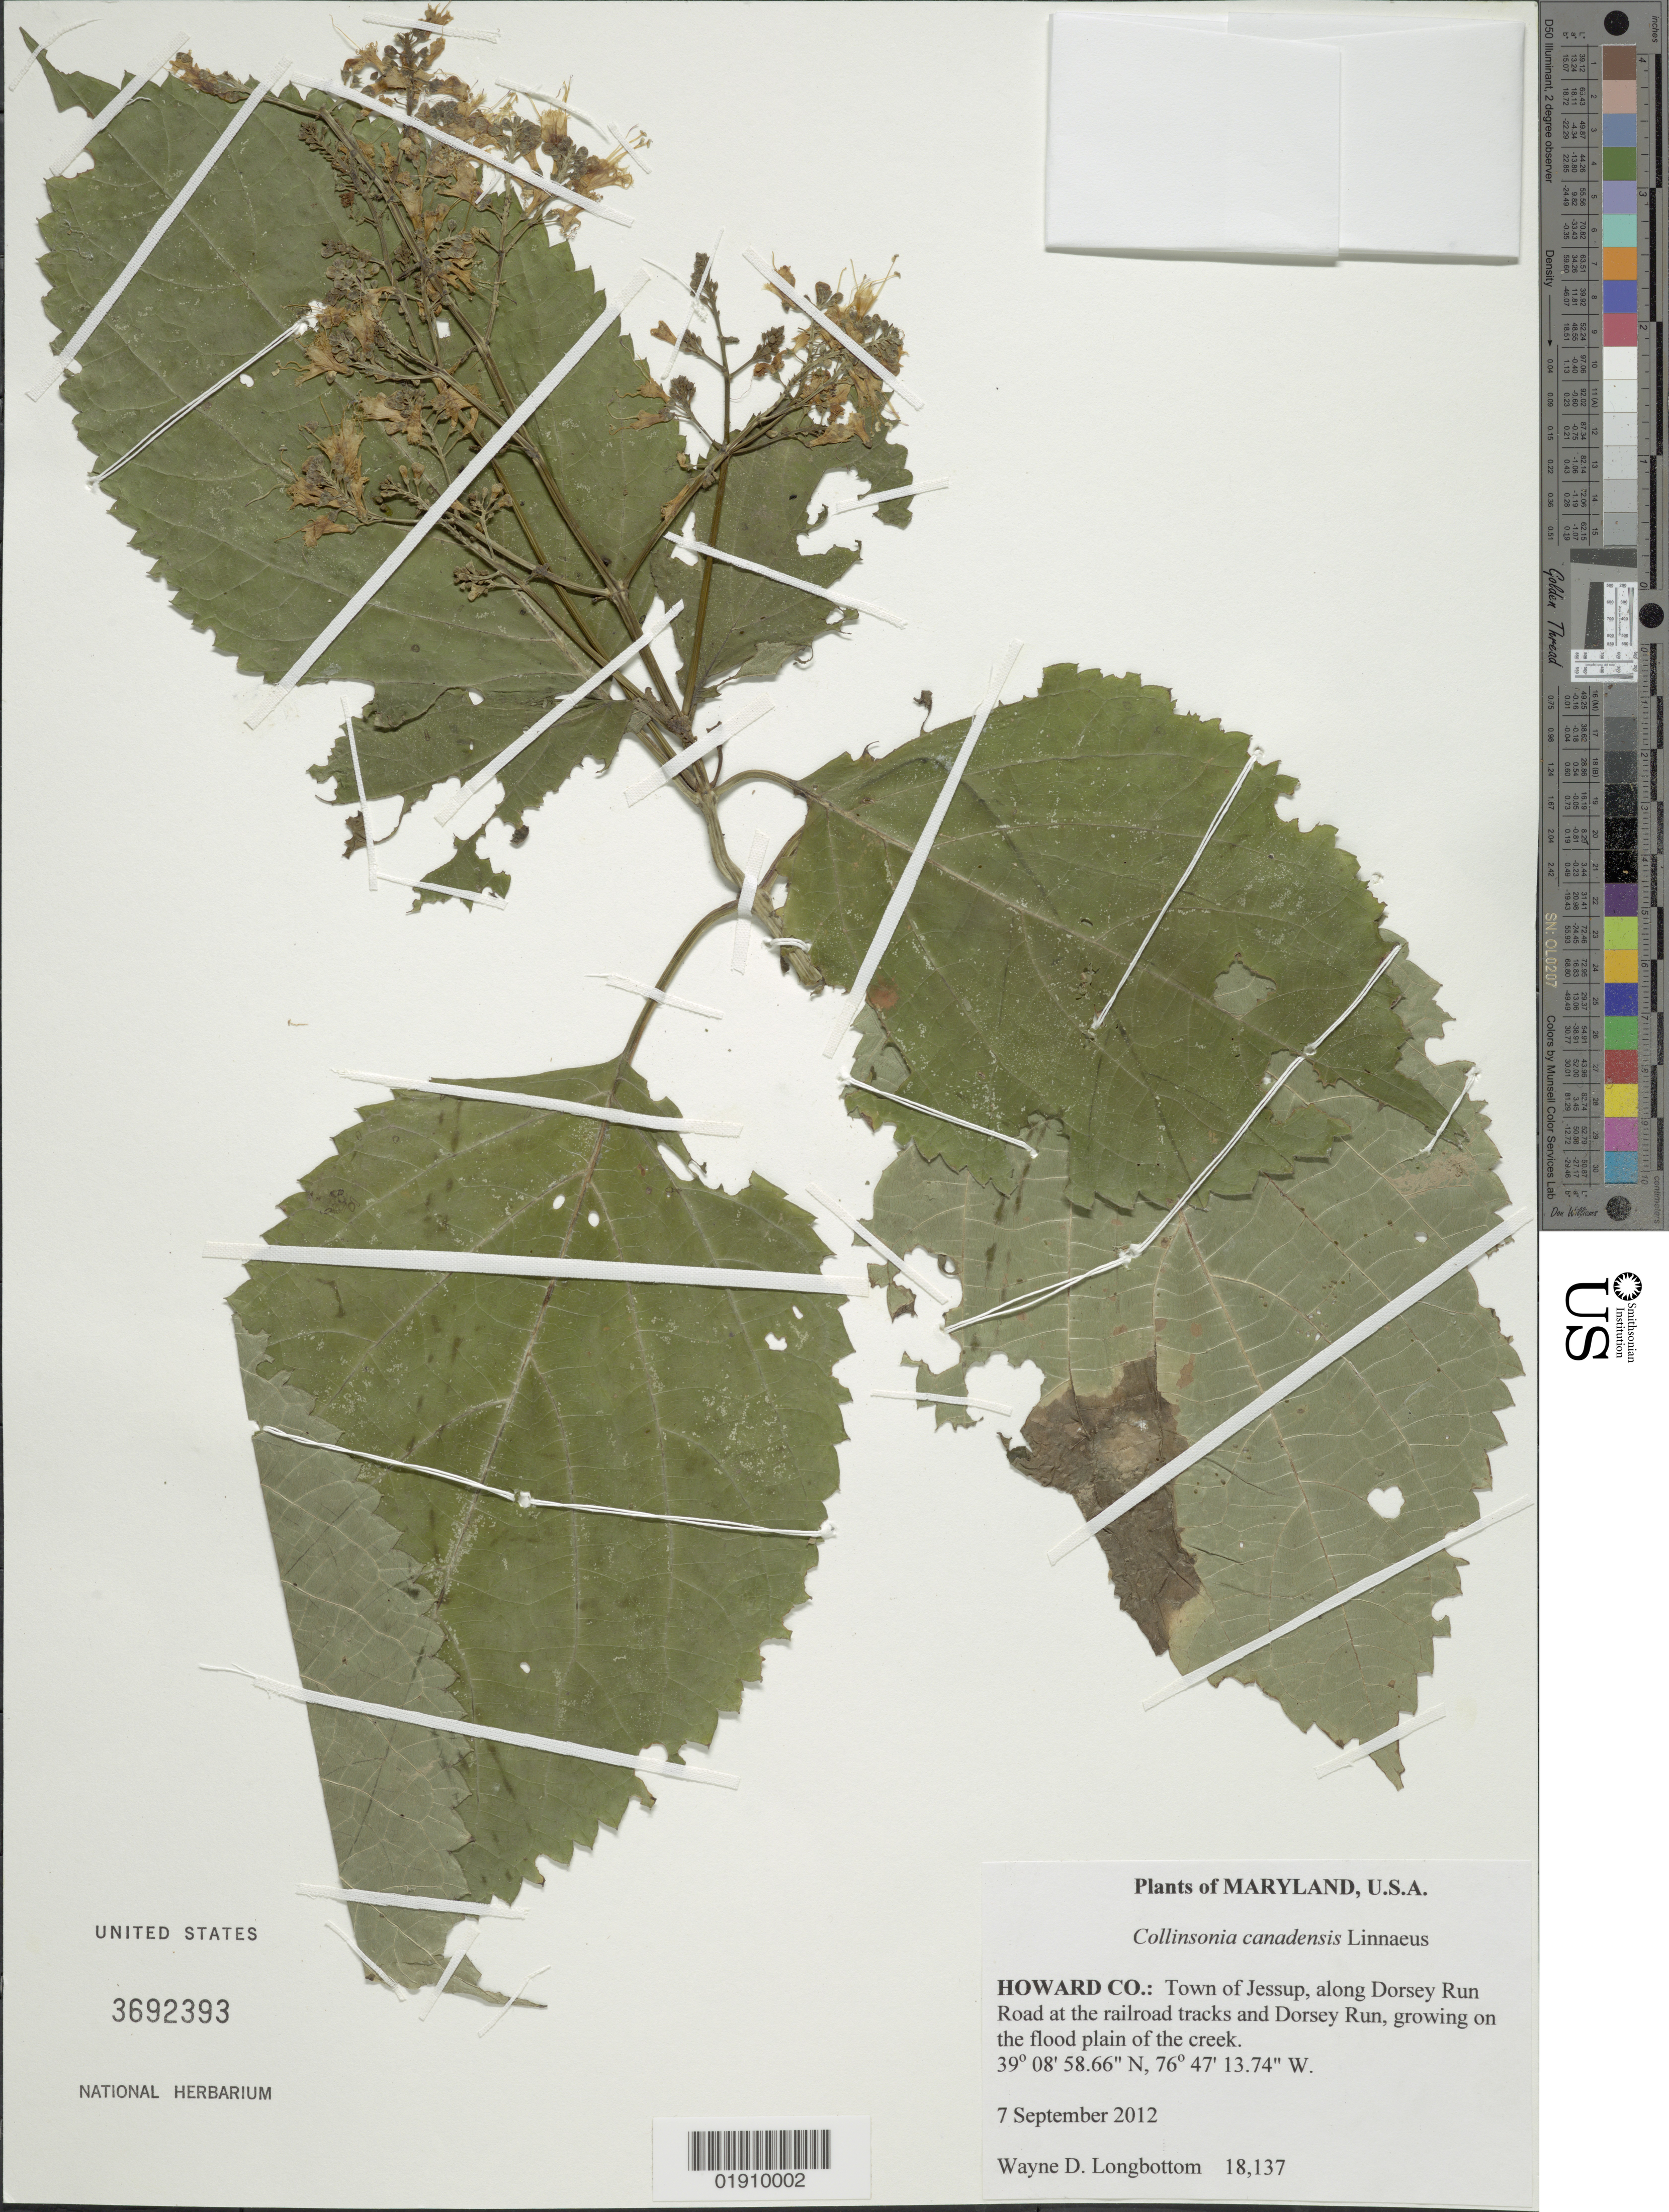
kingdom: Plantae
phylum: Tracheophyta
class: Magnoliopsida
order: Lamiales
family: Lamiaceae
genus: Collinsonia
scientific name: Collinsonia canadensis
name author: L.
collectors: W. D. Longbottom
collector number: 18,137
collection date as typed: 7 September 2012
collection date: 2012-09-07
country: United States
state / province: Maryland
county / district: Howard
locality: Town of Jessup, along Dorsey Run Road at the railroad tracks and Dorsey Run, growing on the flood plain of the creek.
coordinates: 39 08 58.66 N, 76 47 13.74 W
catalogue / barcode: US 3692393